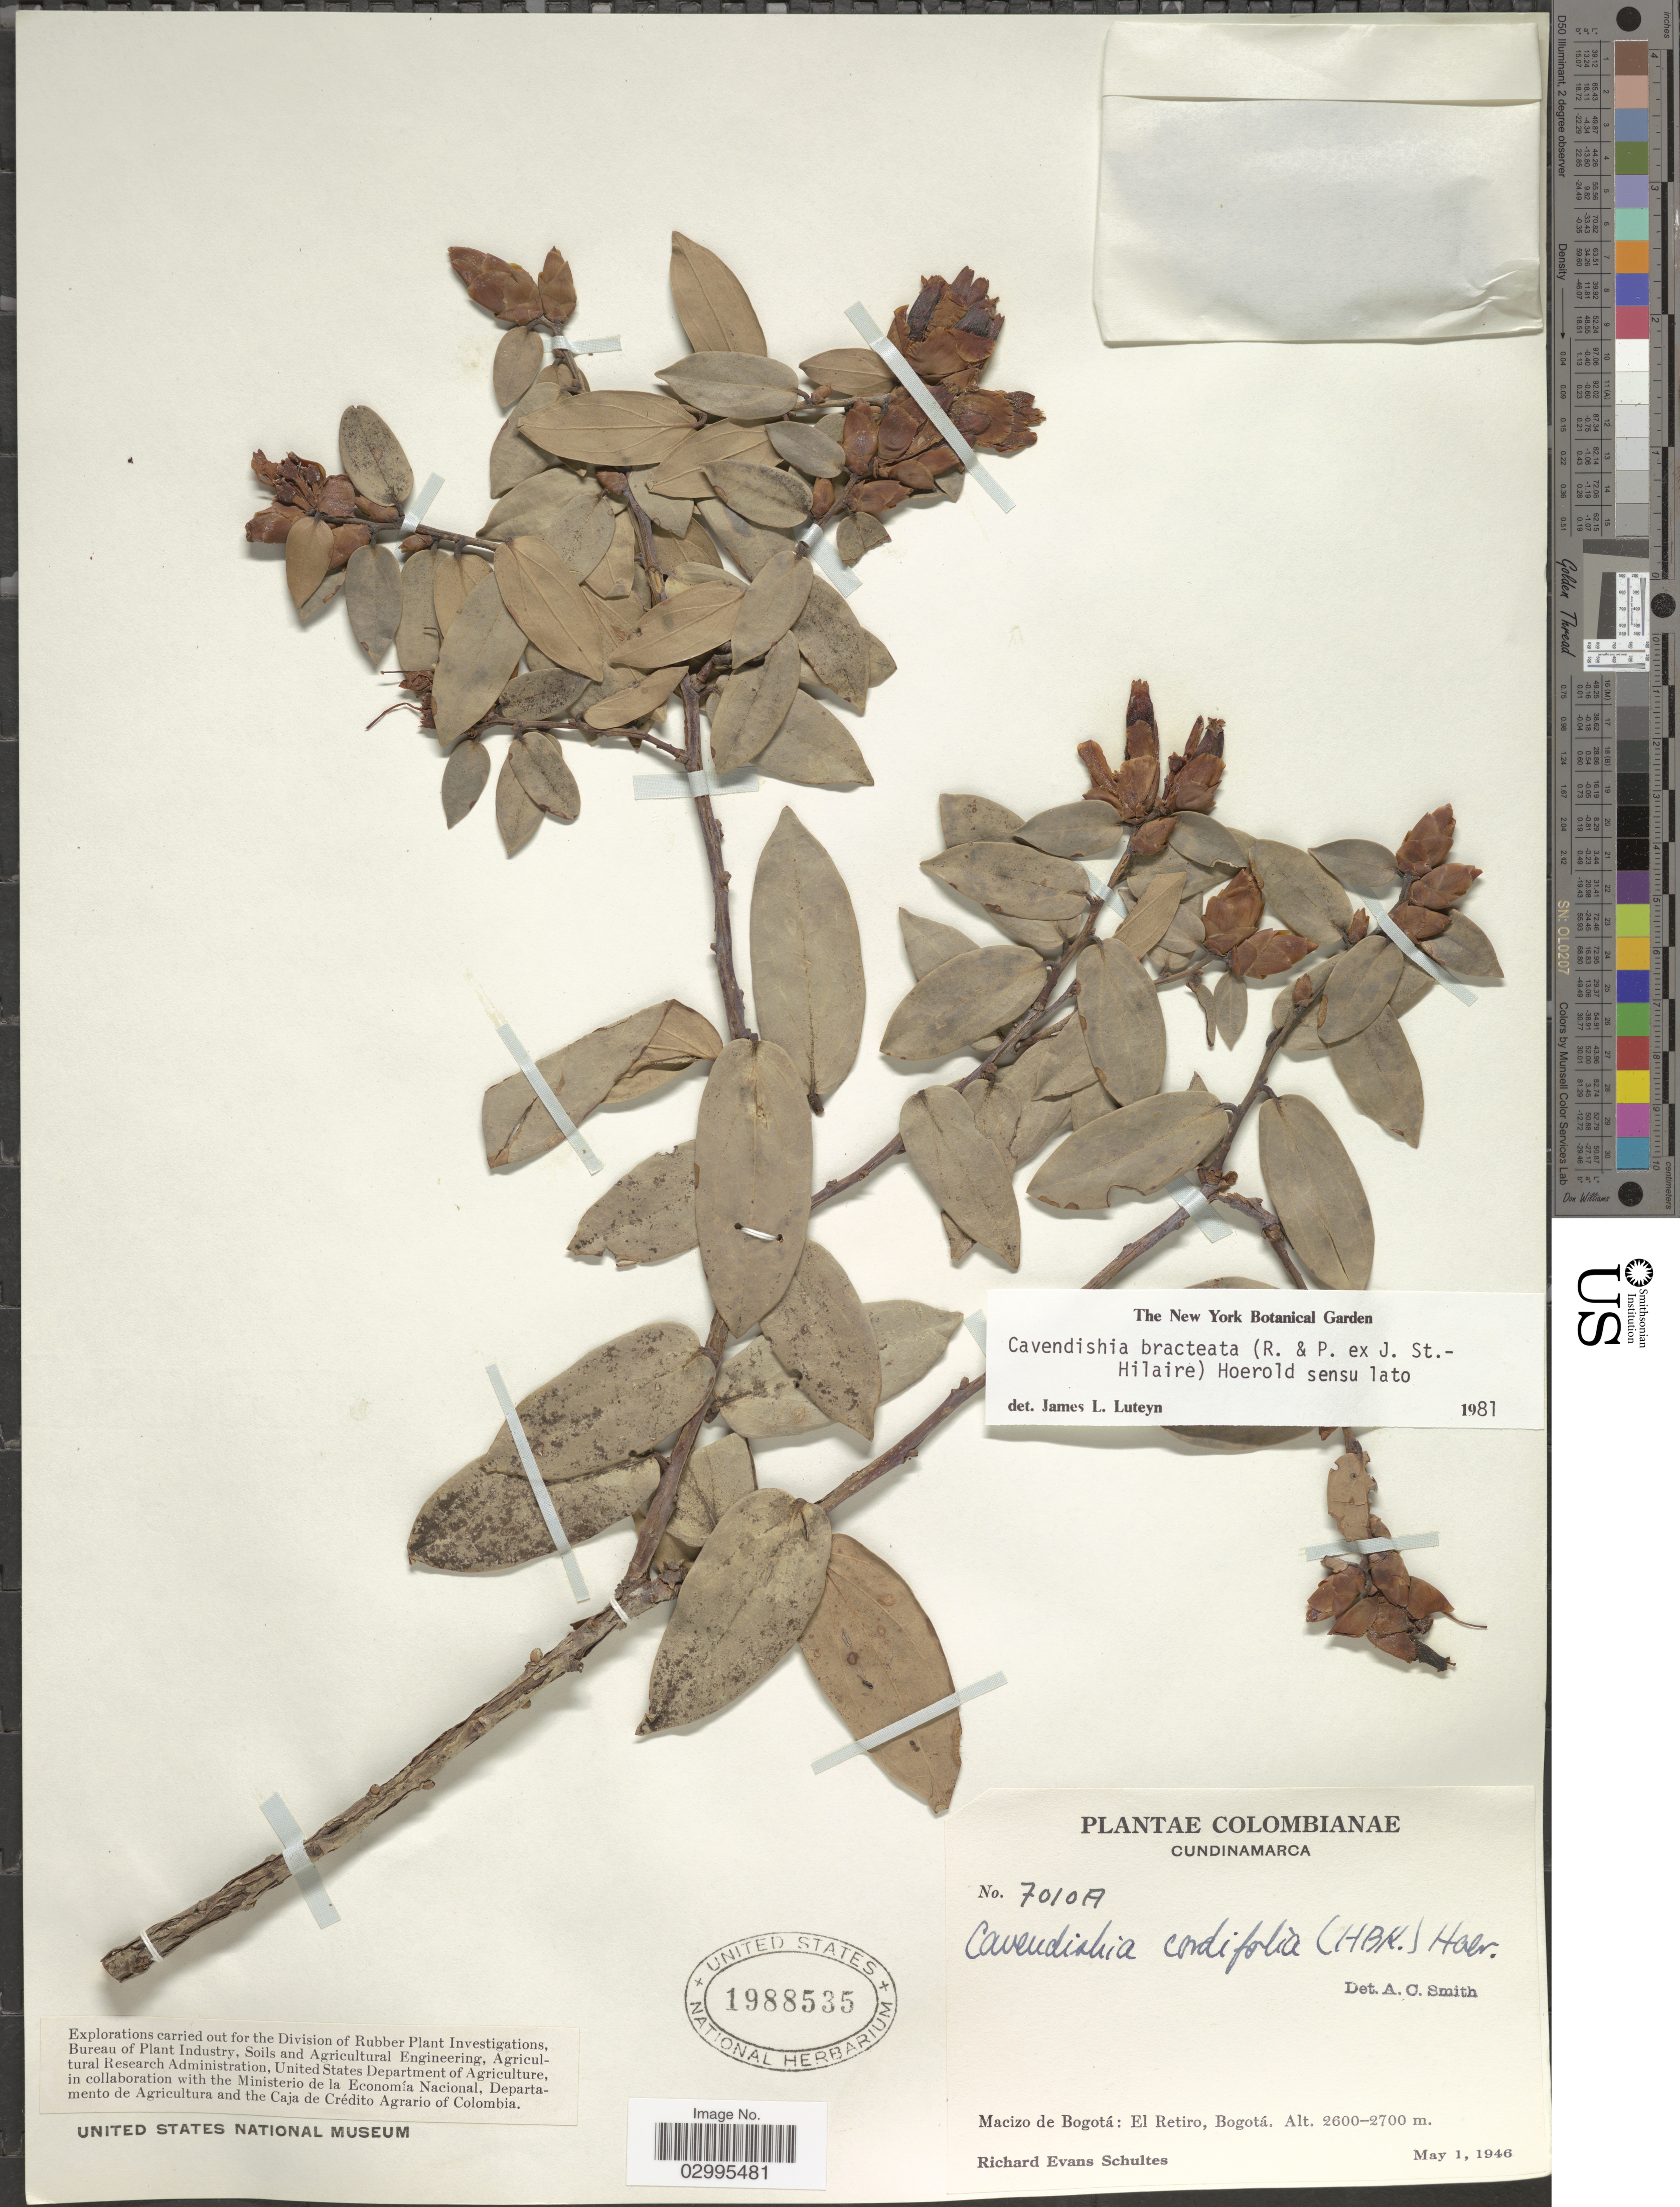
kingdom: Plantae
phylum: Tracheophyta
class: Magnoliopsida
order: Ericales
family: Ericaceae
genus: Cavendishia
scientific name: Cavendishia bracteata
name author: (Ruiz & Pav. ex J. St.-Hil.) Hoerold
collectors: R. E. Schultes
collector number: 7010A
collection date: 1946-05-01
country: Colombia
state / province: Cundinamarca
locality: Macizo de Bogotá: El Retiro, Bogotá.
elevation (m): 792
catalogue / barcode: US 1988535